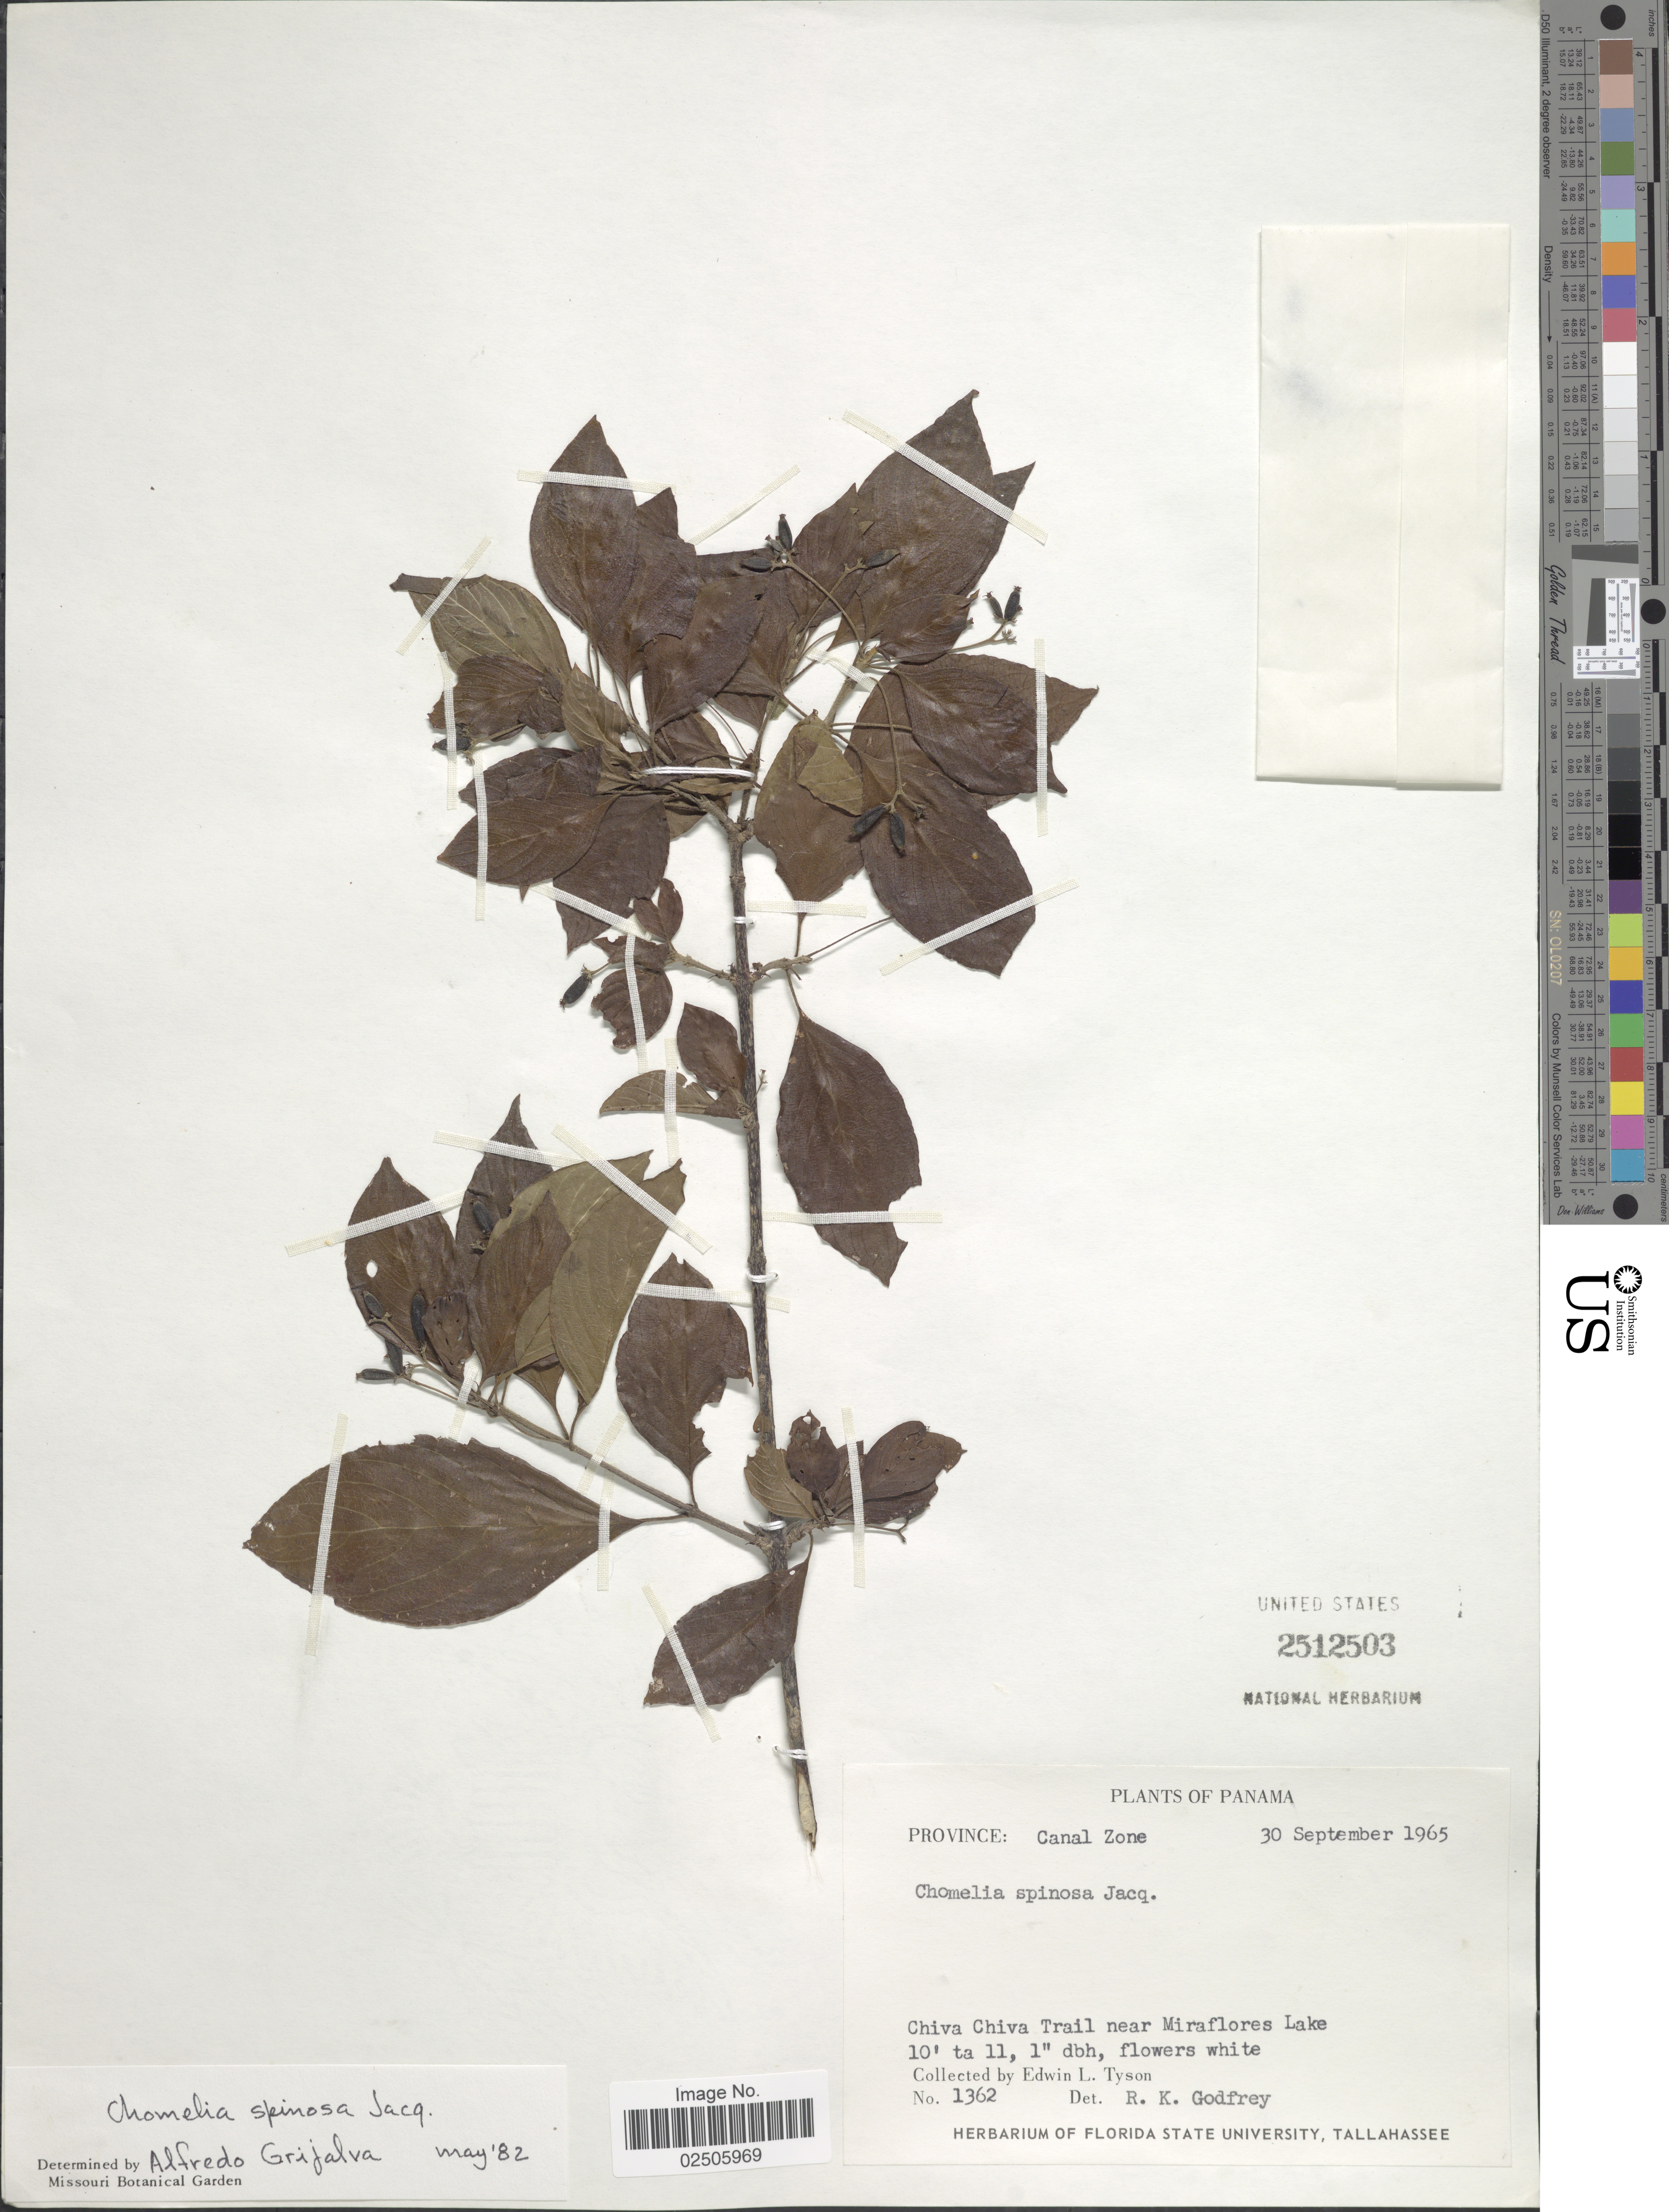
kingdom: Plantae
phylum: Tracheophyta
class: Magnoliopsida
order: Gentianales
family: Rubiaceae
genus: Chomelia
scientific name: Chomelia spinosa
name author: Jacq.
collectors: E. L. Tyson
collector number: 1362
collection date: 1965-09-30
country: Panama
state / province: Panamá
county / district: Canal Zone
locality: Province: Canal Zone, Chiva Chiva Trail near Miraflores Lake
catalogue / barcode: US 2512503